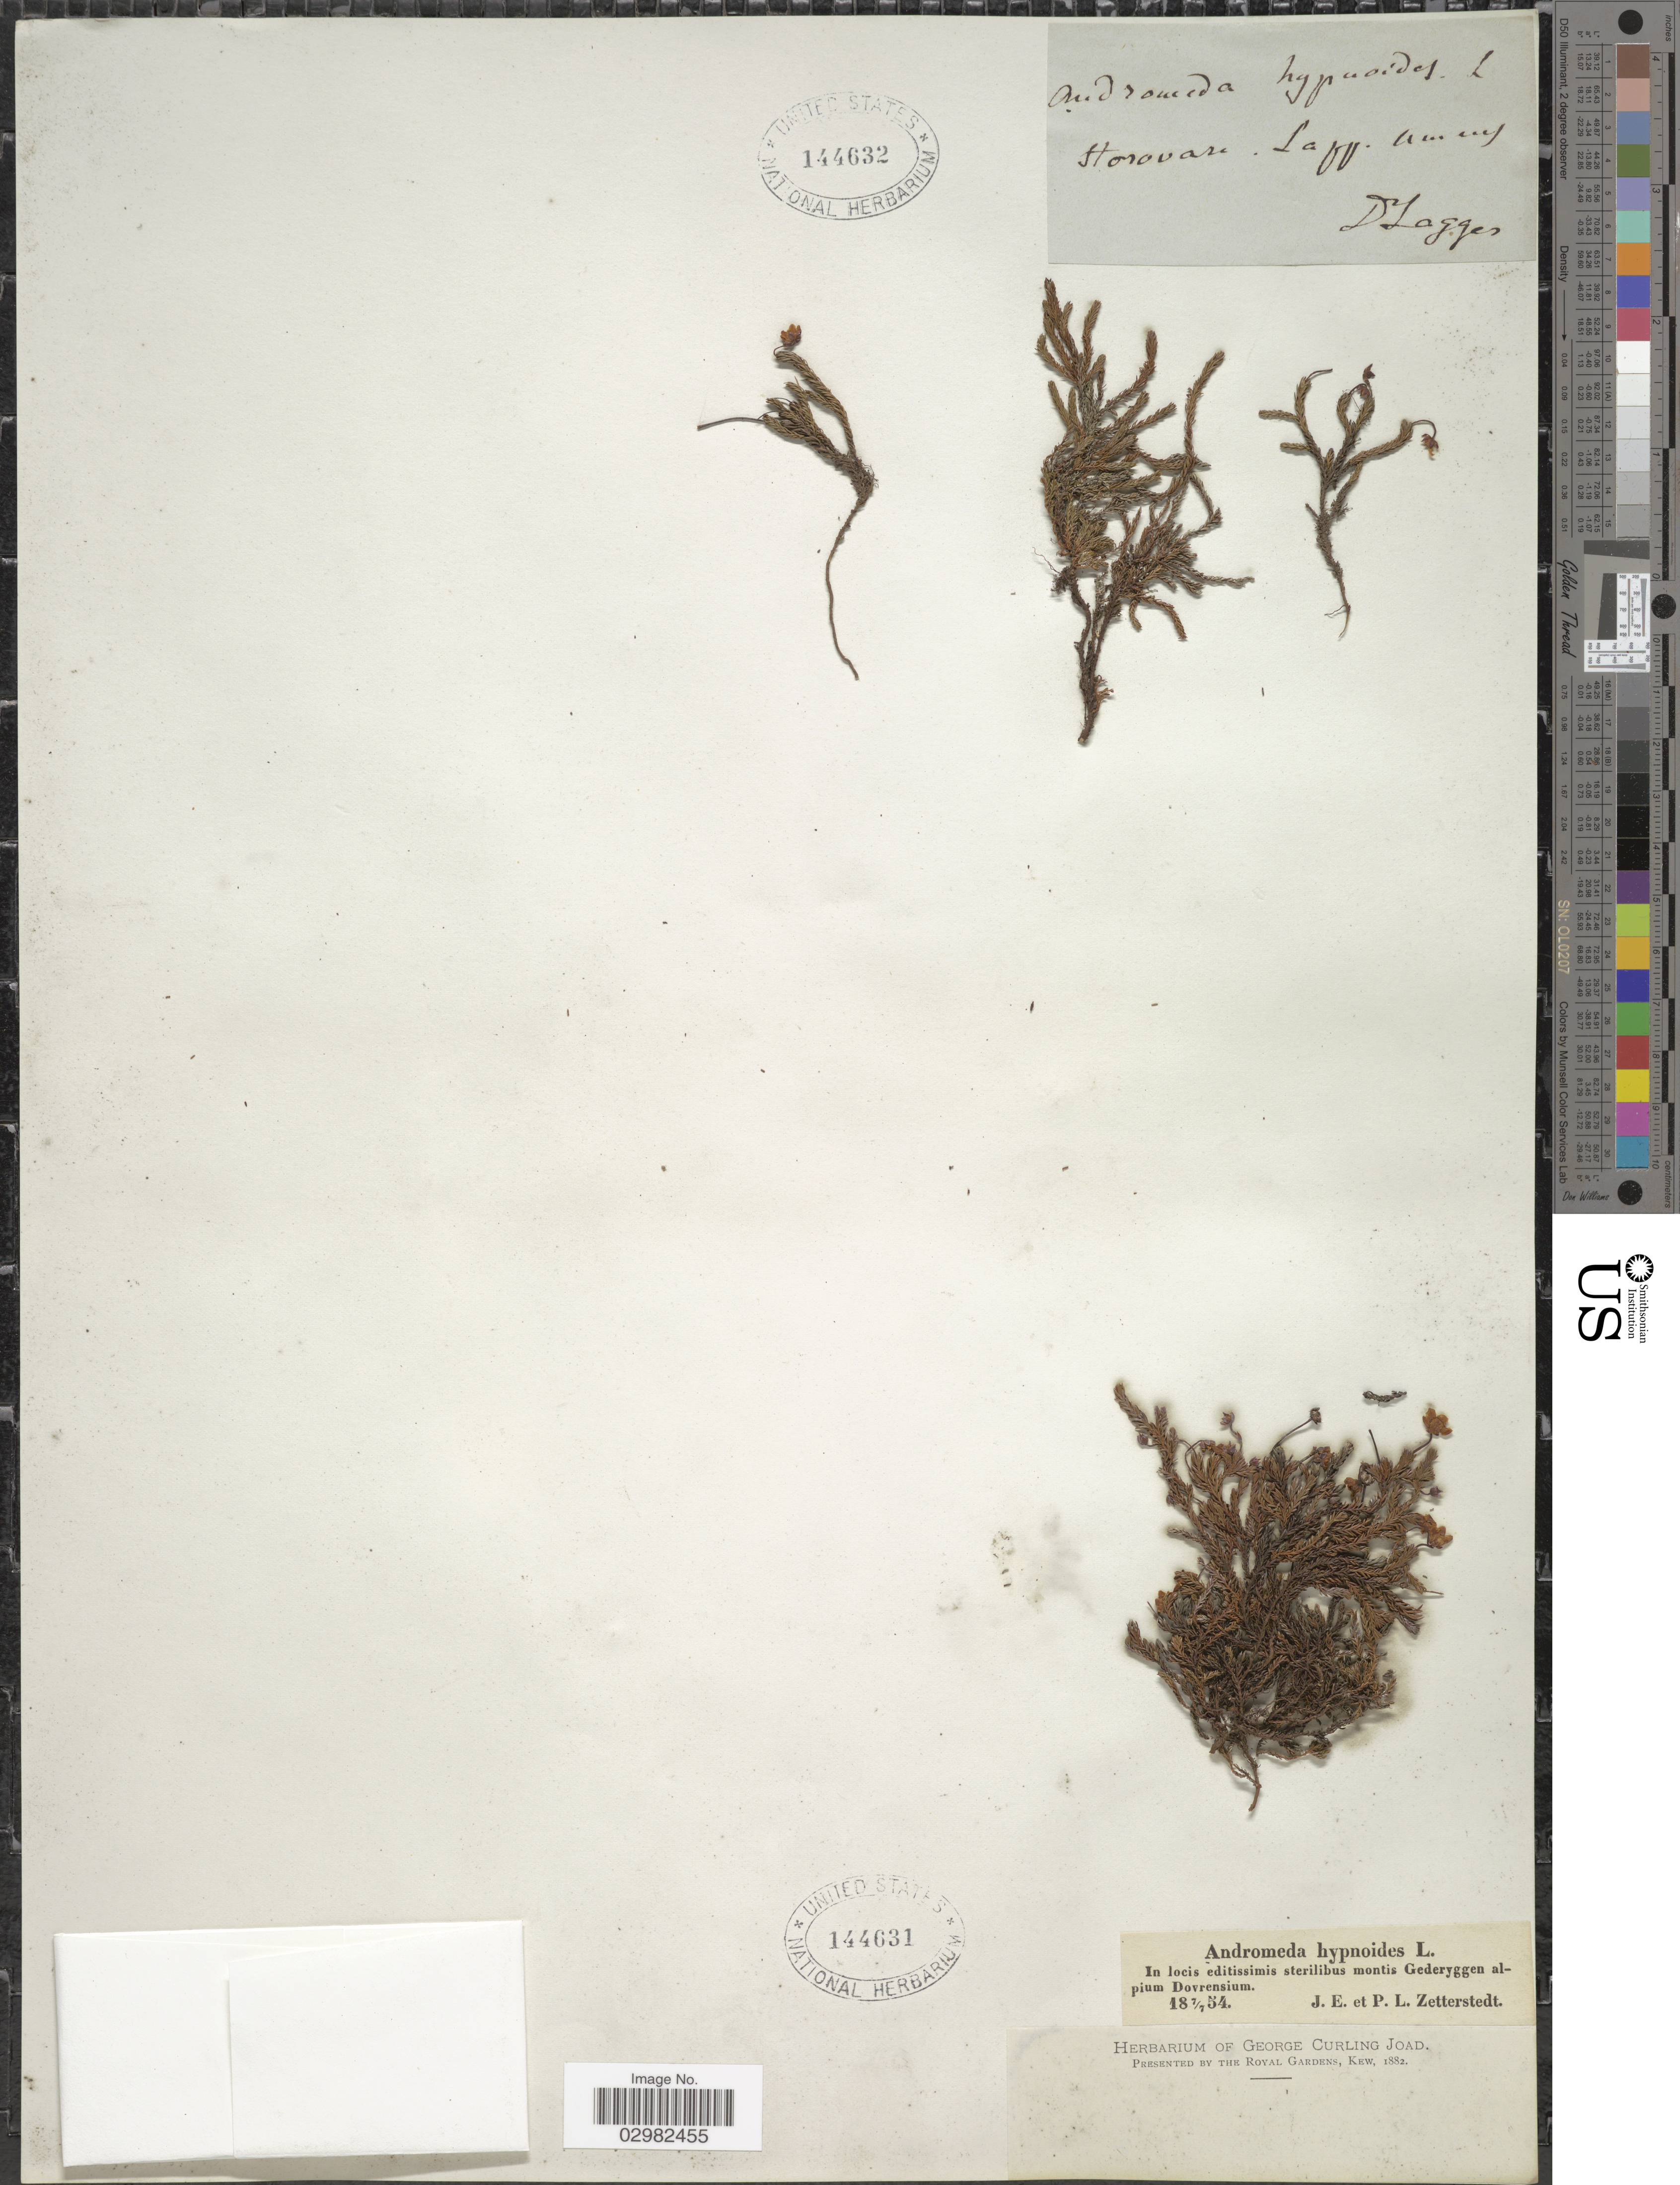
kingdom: Plantae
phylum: Tracheophyta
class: Magnoliopsida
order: Ericales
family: Ericaceae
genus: Harrimanella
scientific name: Harrimanella hypnoides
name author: (L.) Coville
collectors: J.E. Zetterstedt & P. Zetterstedt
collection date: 1854-07-07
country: Norway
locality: In locis editissimis sterilibus montis Gederyggen alpium Dovrensium.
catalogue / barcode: US 144631